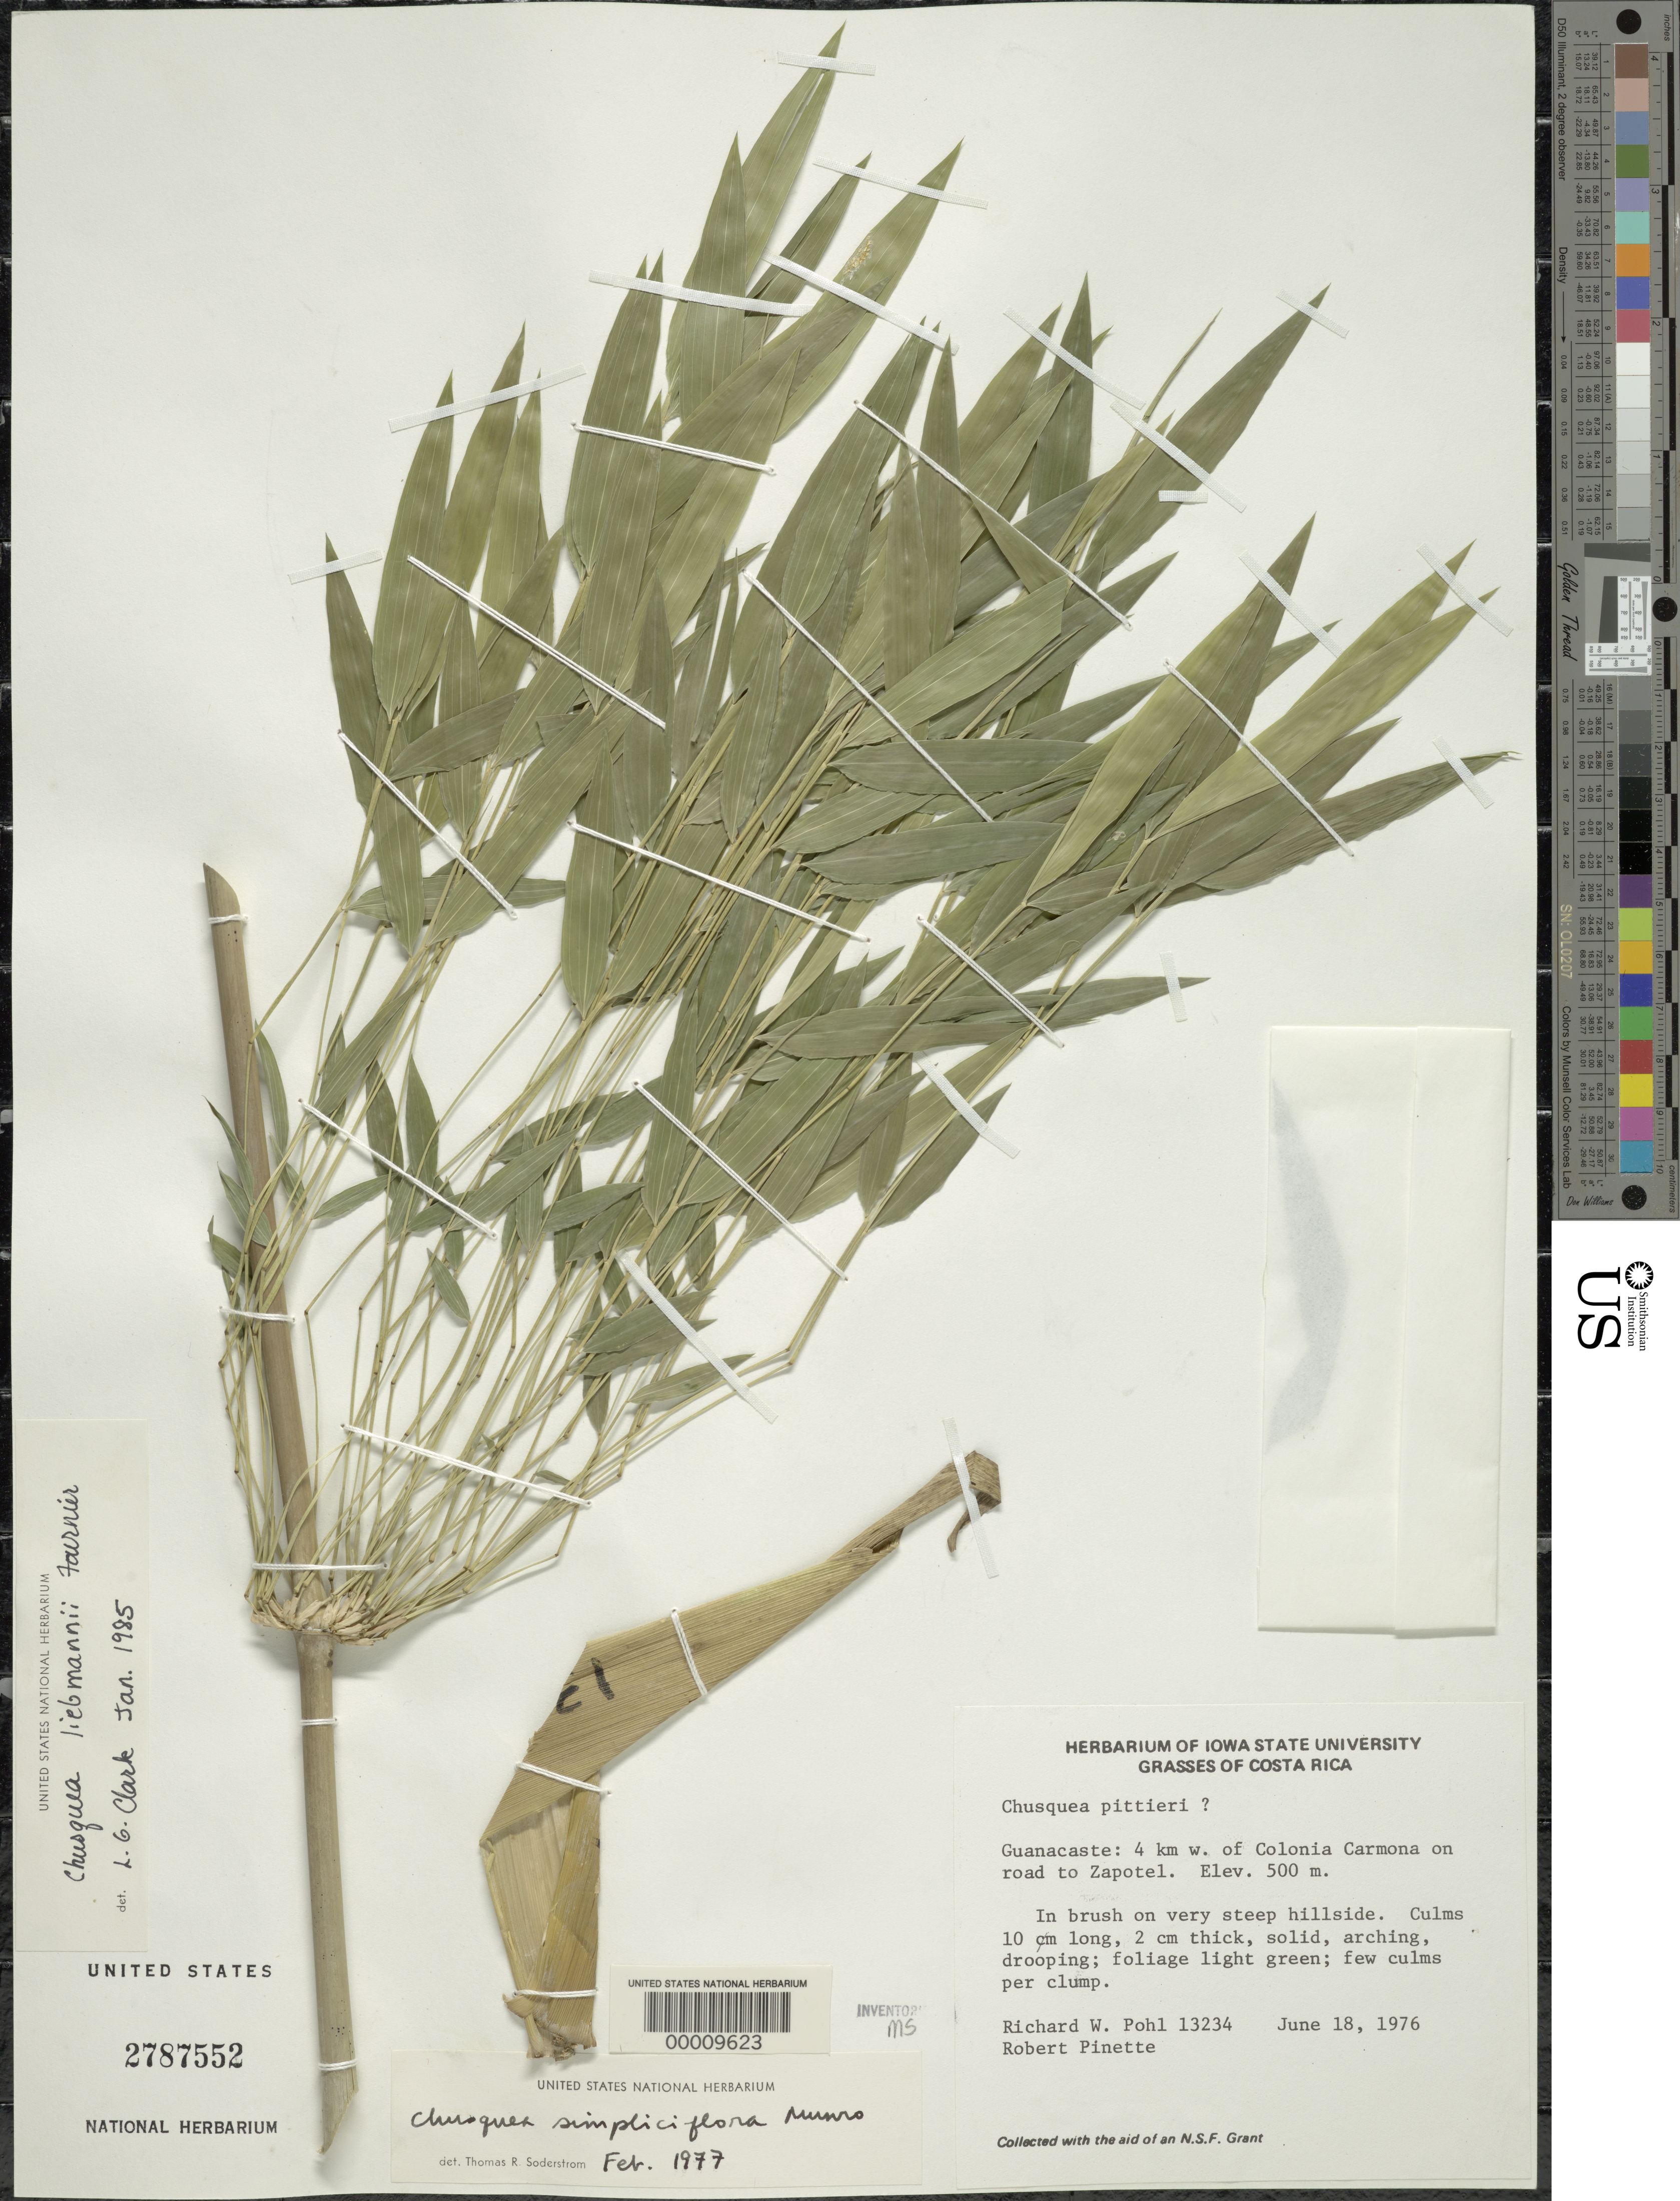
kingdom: Plantae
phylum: Tracheophyta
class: Liliopsida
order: Poales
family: Poaceae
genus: Chusquea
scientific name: Chusquea liebmannii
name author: E. Fourn.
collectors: R. W. Pohl & R. Pinette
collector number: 13234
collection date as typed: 18 Jun 1976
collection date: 1976-06-18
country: Costa Rica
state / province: Guanacaste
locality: Colonia Carmona, Zapotel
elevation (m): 500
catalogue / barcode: US 2787552